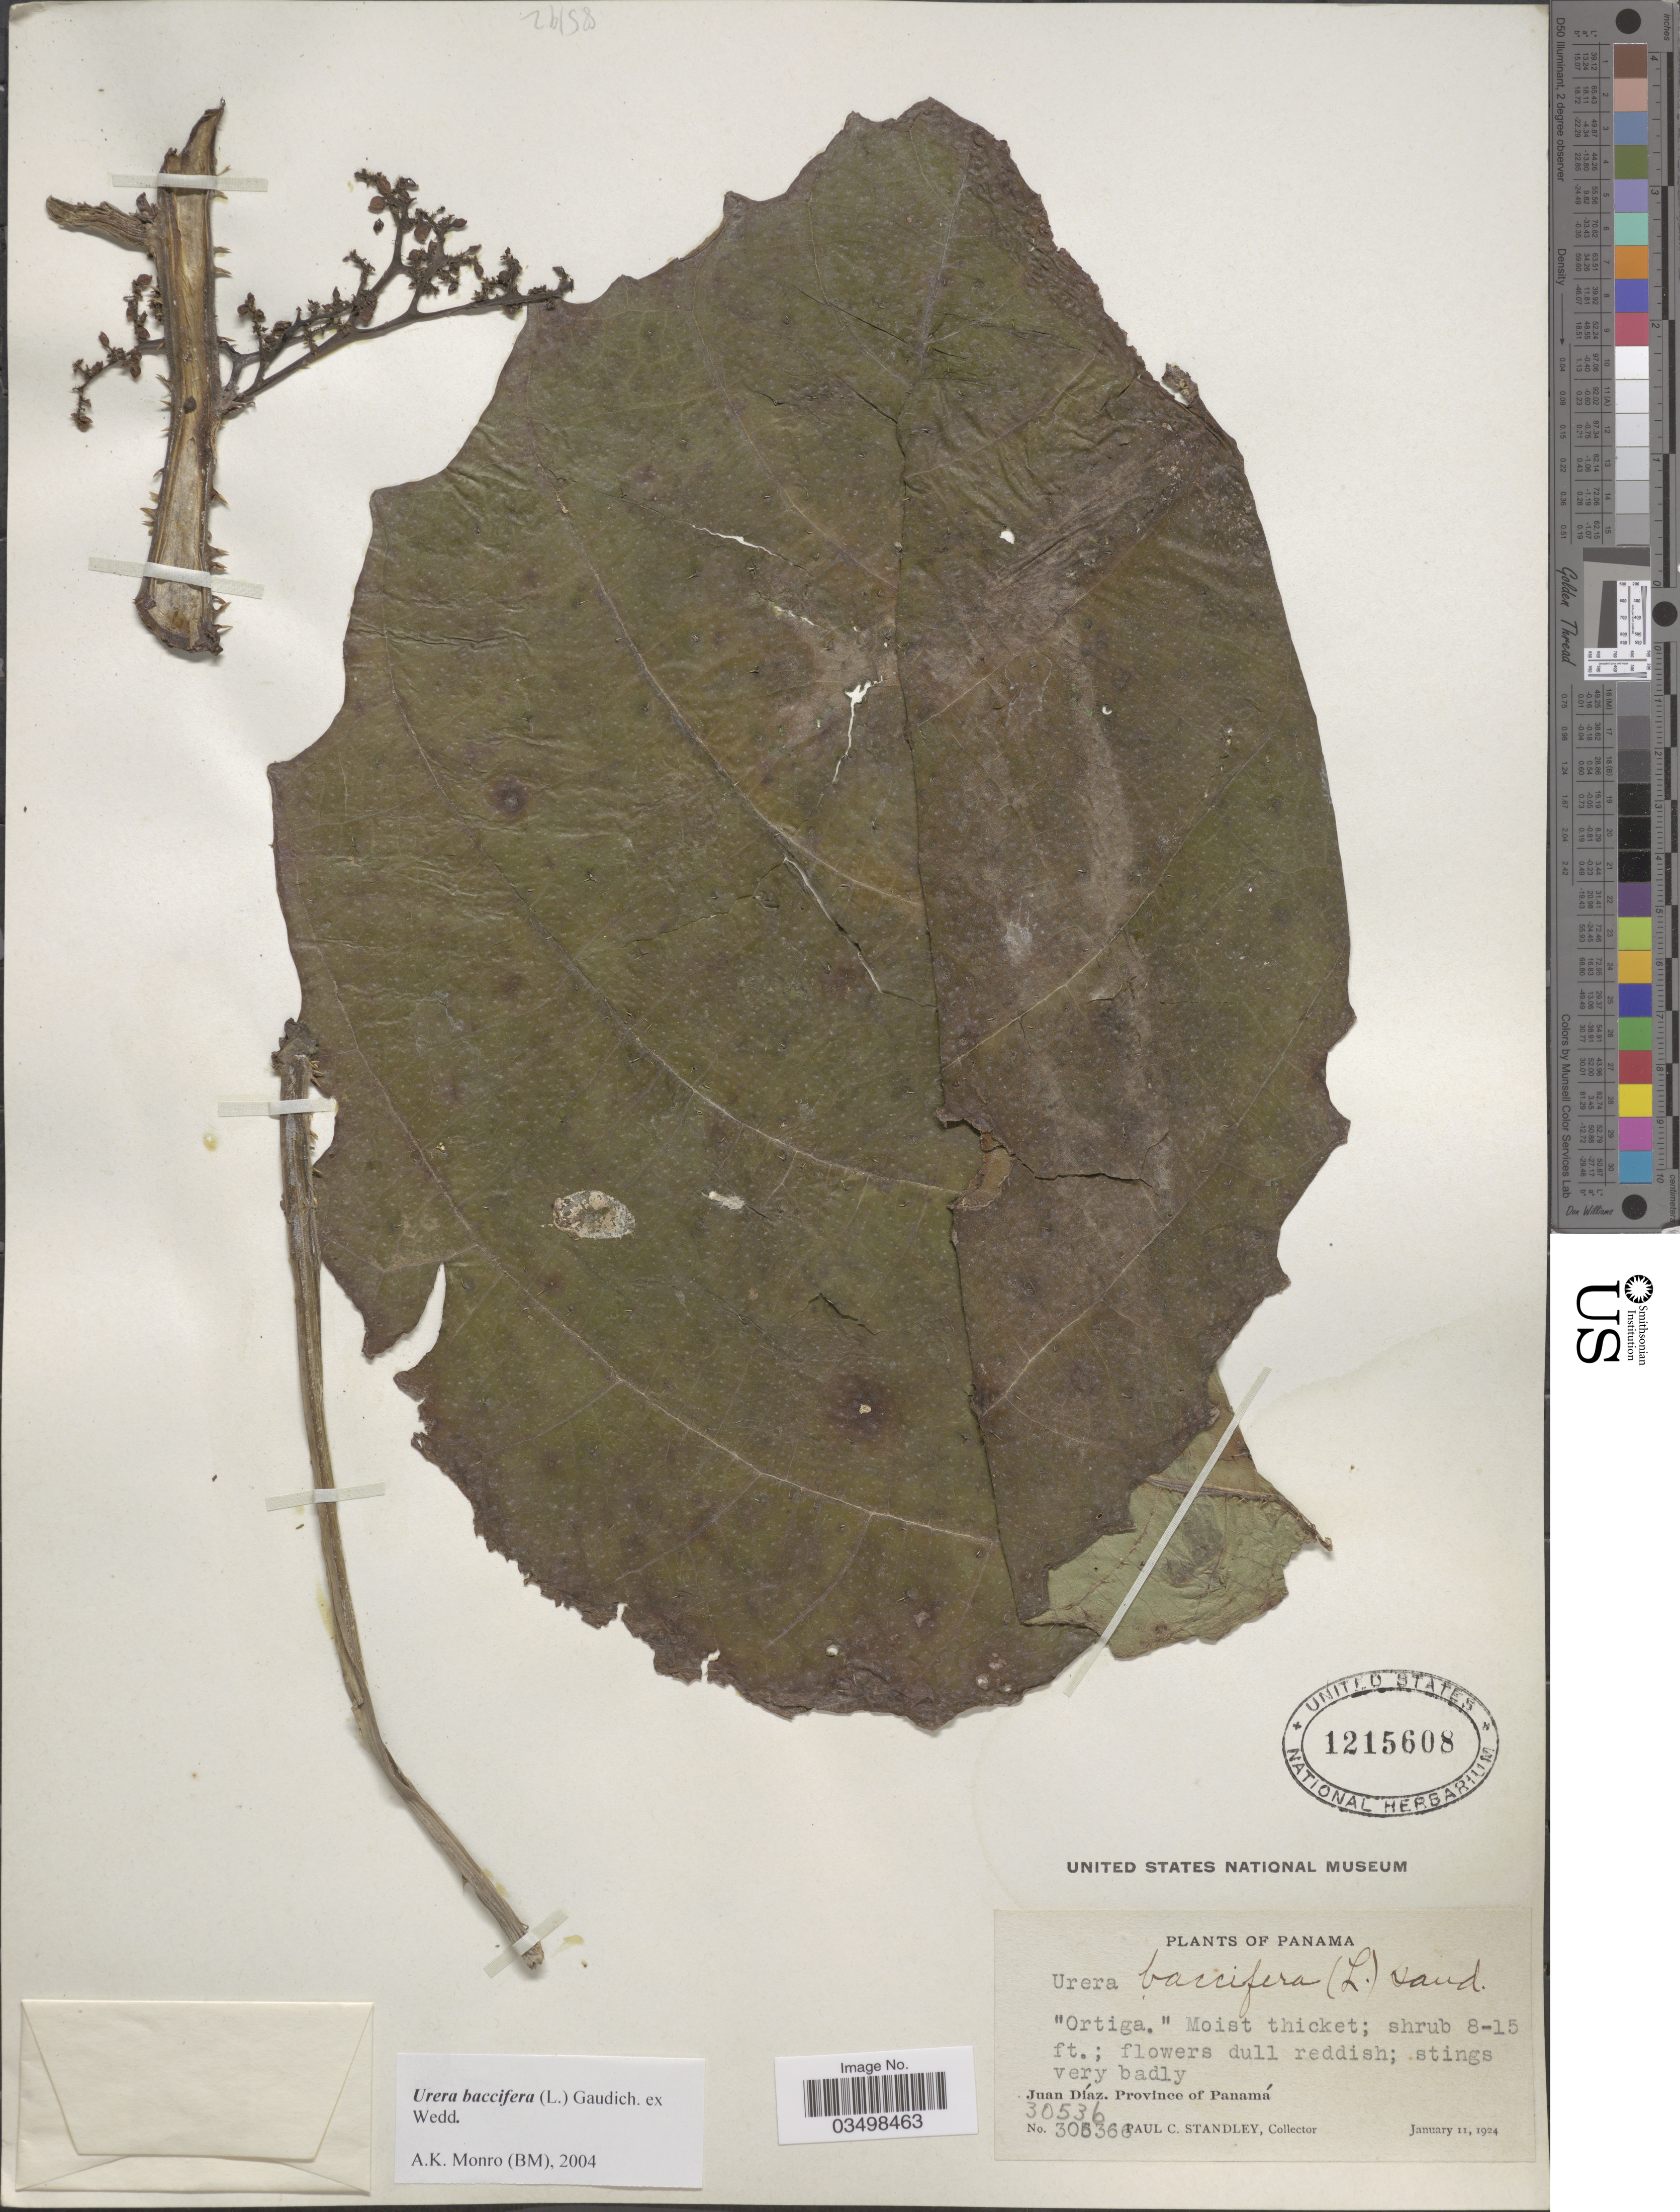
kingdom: Plantae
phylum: Tracheophyta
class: Magnoliopsida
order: Rosales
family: Urticaceae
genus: Urera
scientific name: Urera baccifera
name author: (L.) Gaudich. ex Wedd.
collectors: P. C. Standley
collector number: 30536/305366?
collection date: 1924-01-11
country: Panama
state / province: Panamá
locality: Juan Díaz. Province of Panamá.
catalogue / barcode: US 1215608